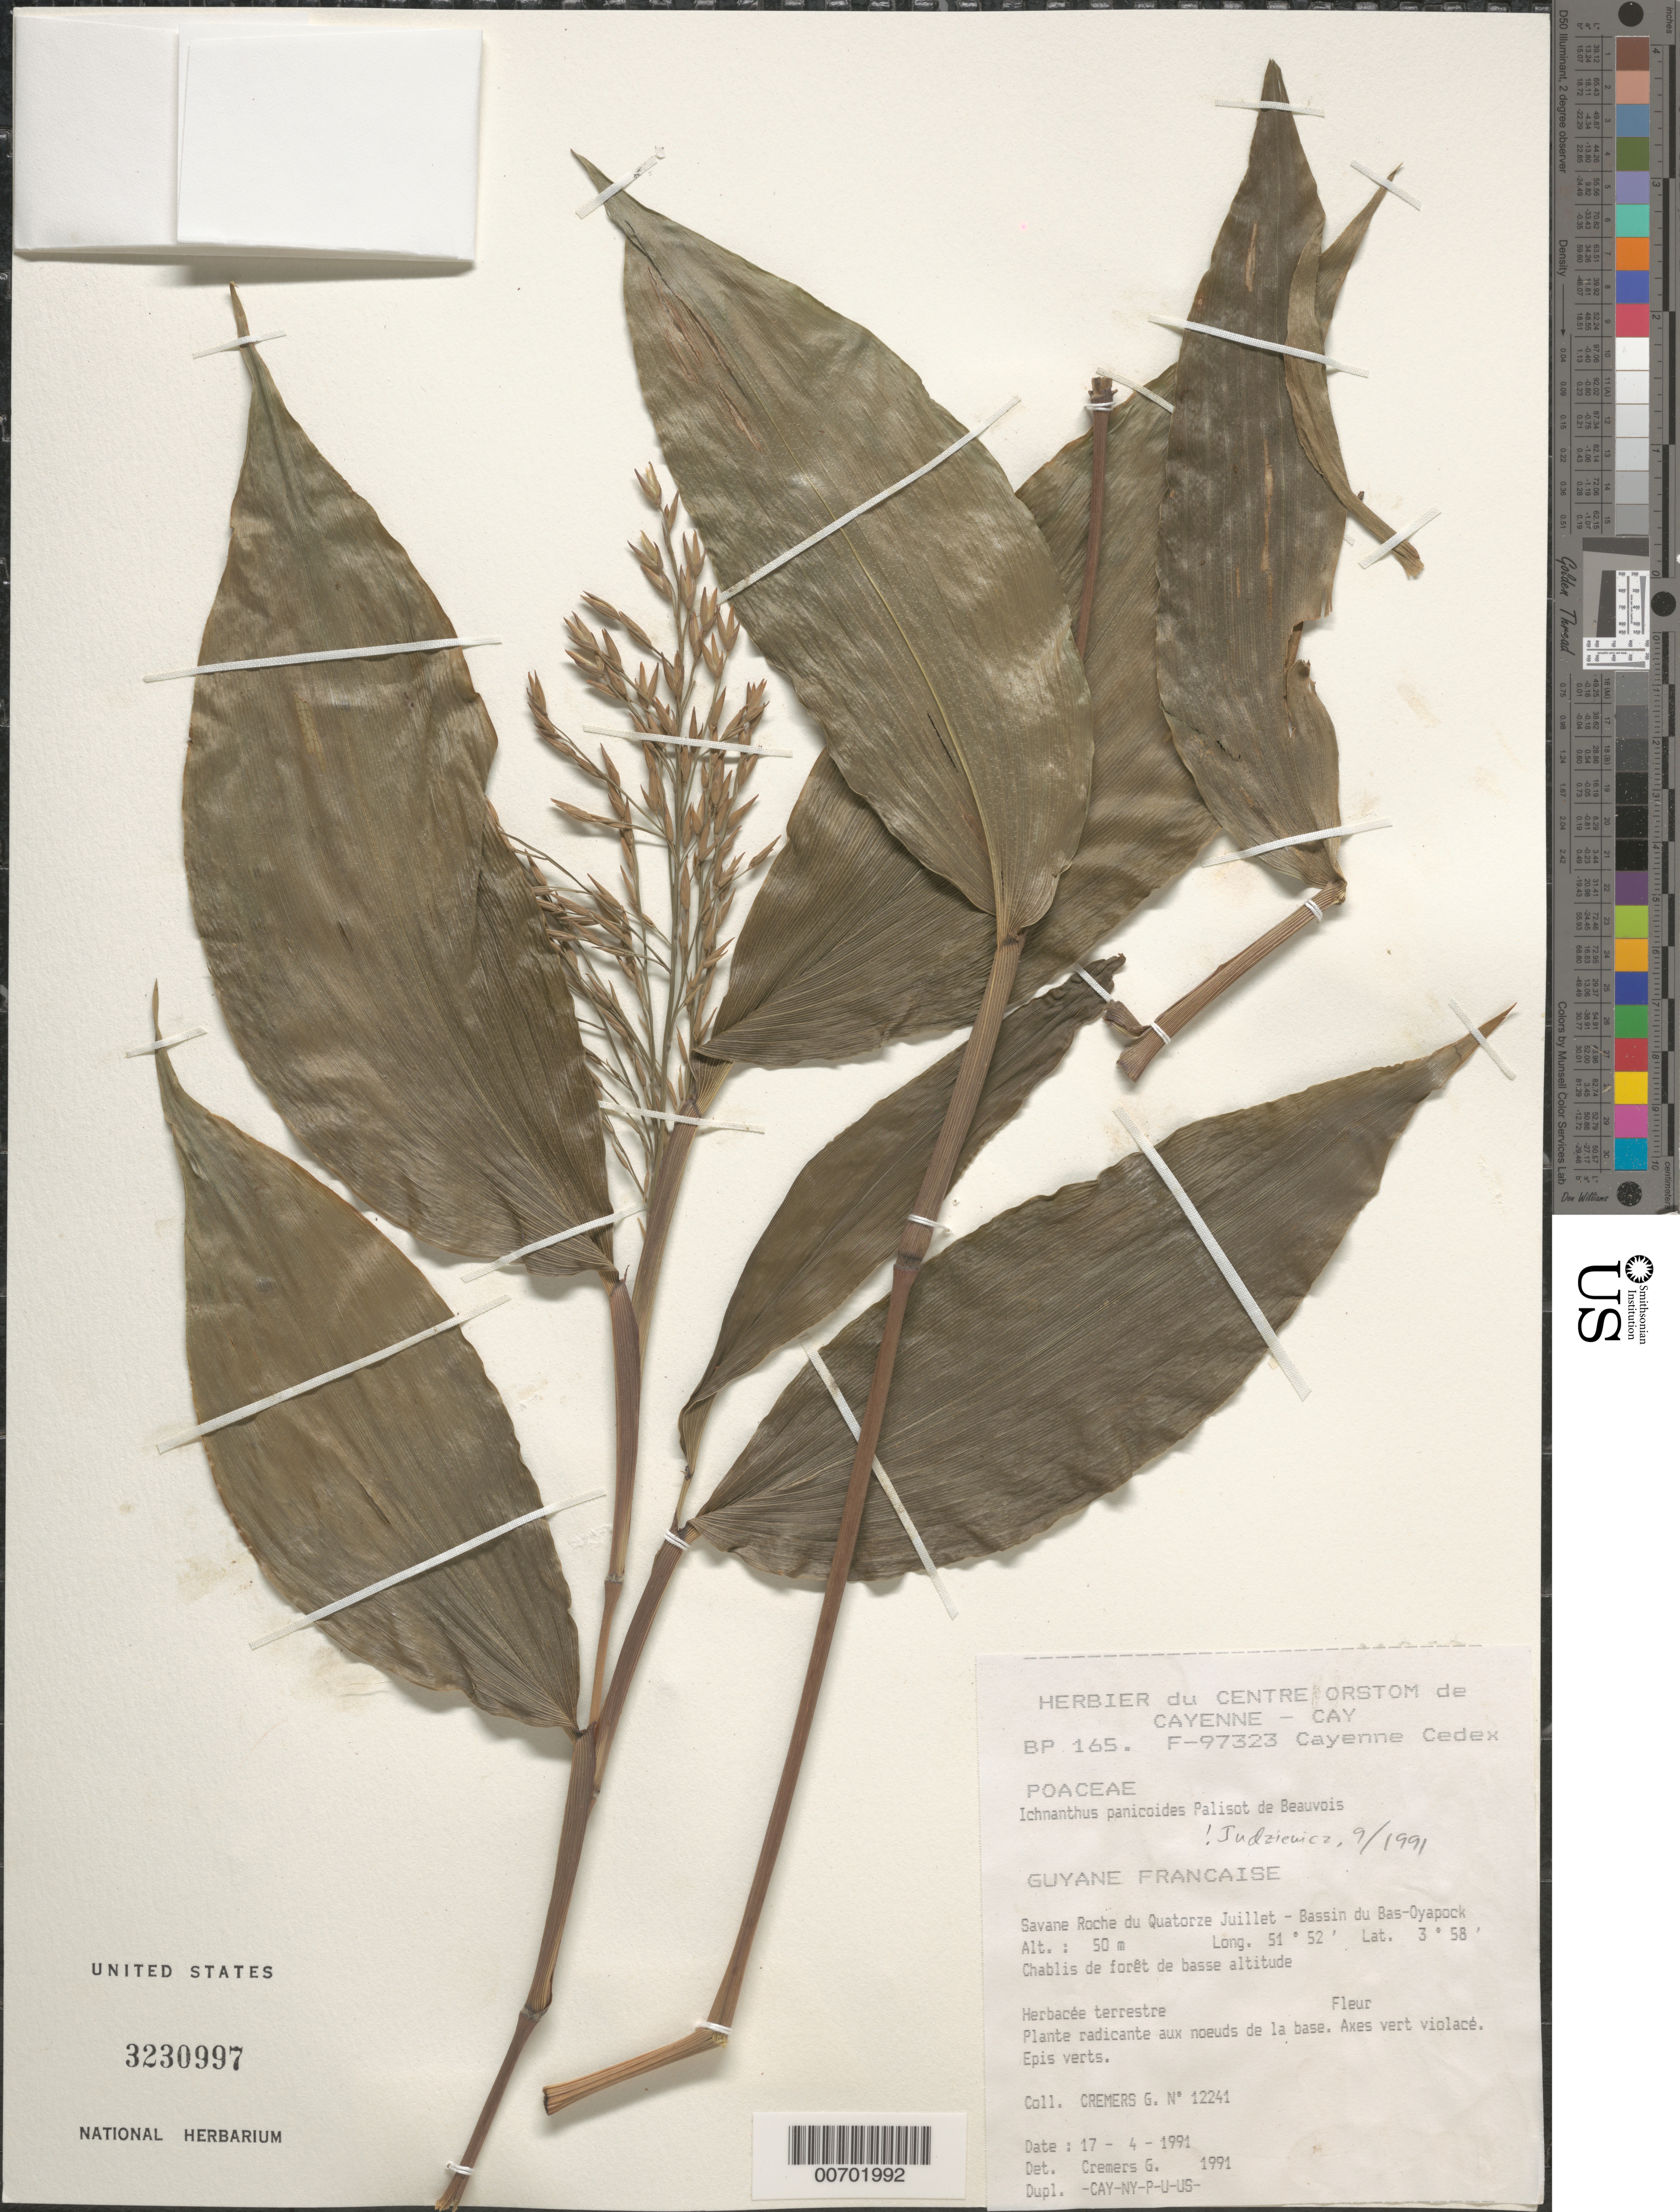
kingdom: Plantae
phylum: Tracheophyta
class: Liliopsida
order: Poales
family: Poaceae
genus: Ichnanthus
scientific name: Ichnanthus panicoides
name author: P. Beauv.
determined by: Judziewicz, E. J.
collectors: G. Cremers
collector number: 12241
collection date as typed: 17-Apr-91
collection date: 1991-04-17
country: French Guiana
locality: Savane Roche du Quatorze Juillet, Bassin du Bas-Oyapock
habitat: Chablis forêt de basse altitude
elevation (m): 50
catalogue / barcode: US 3230997